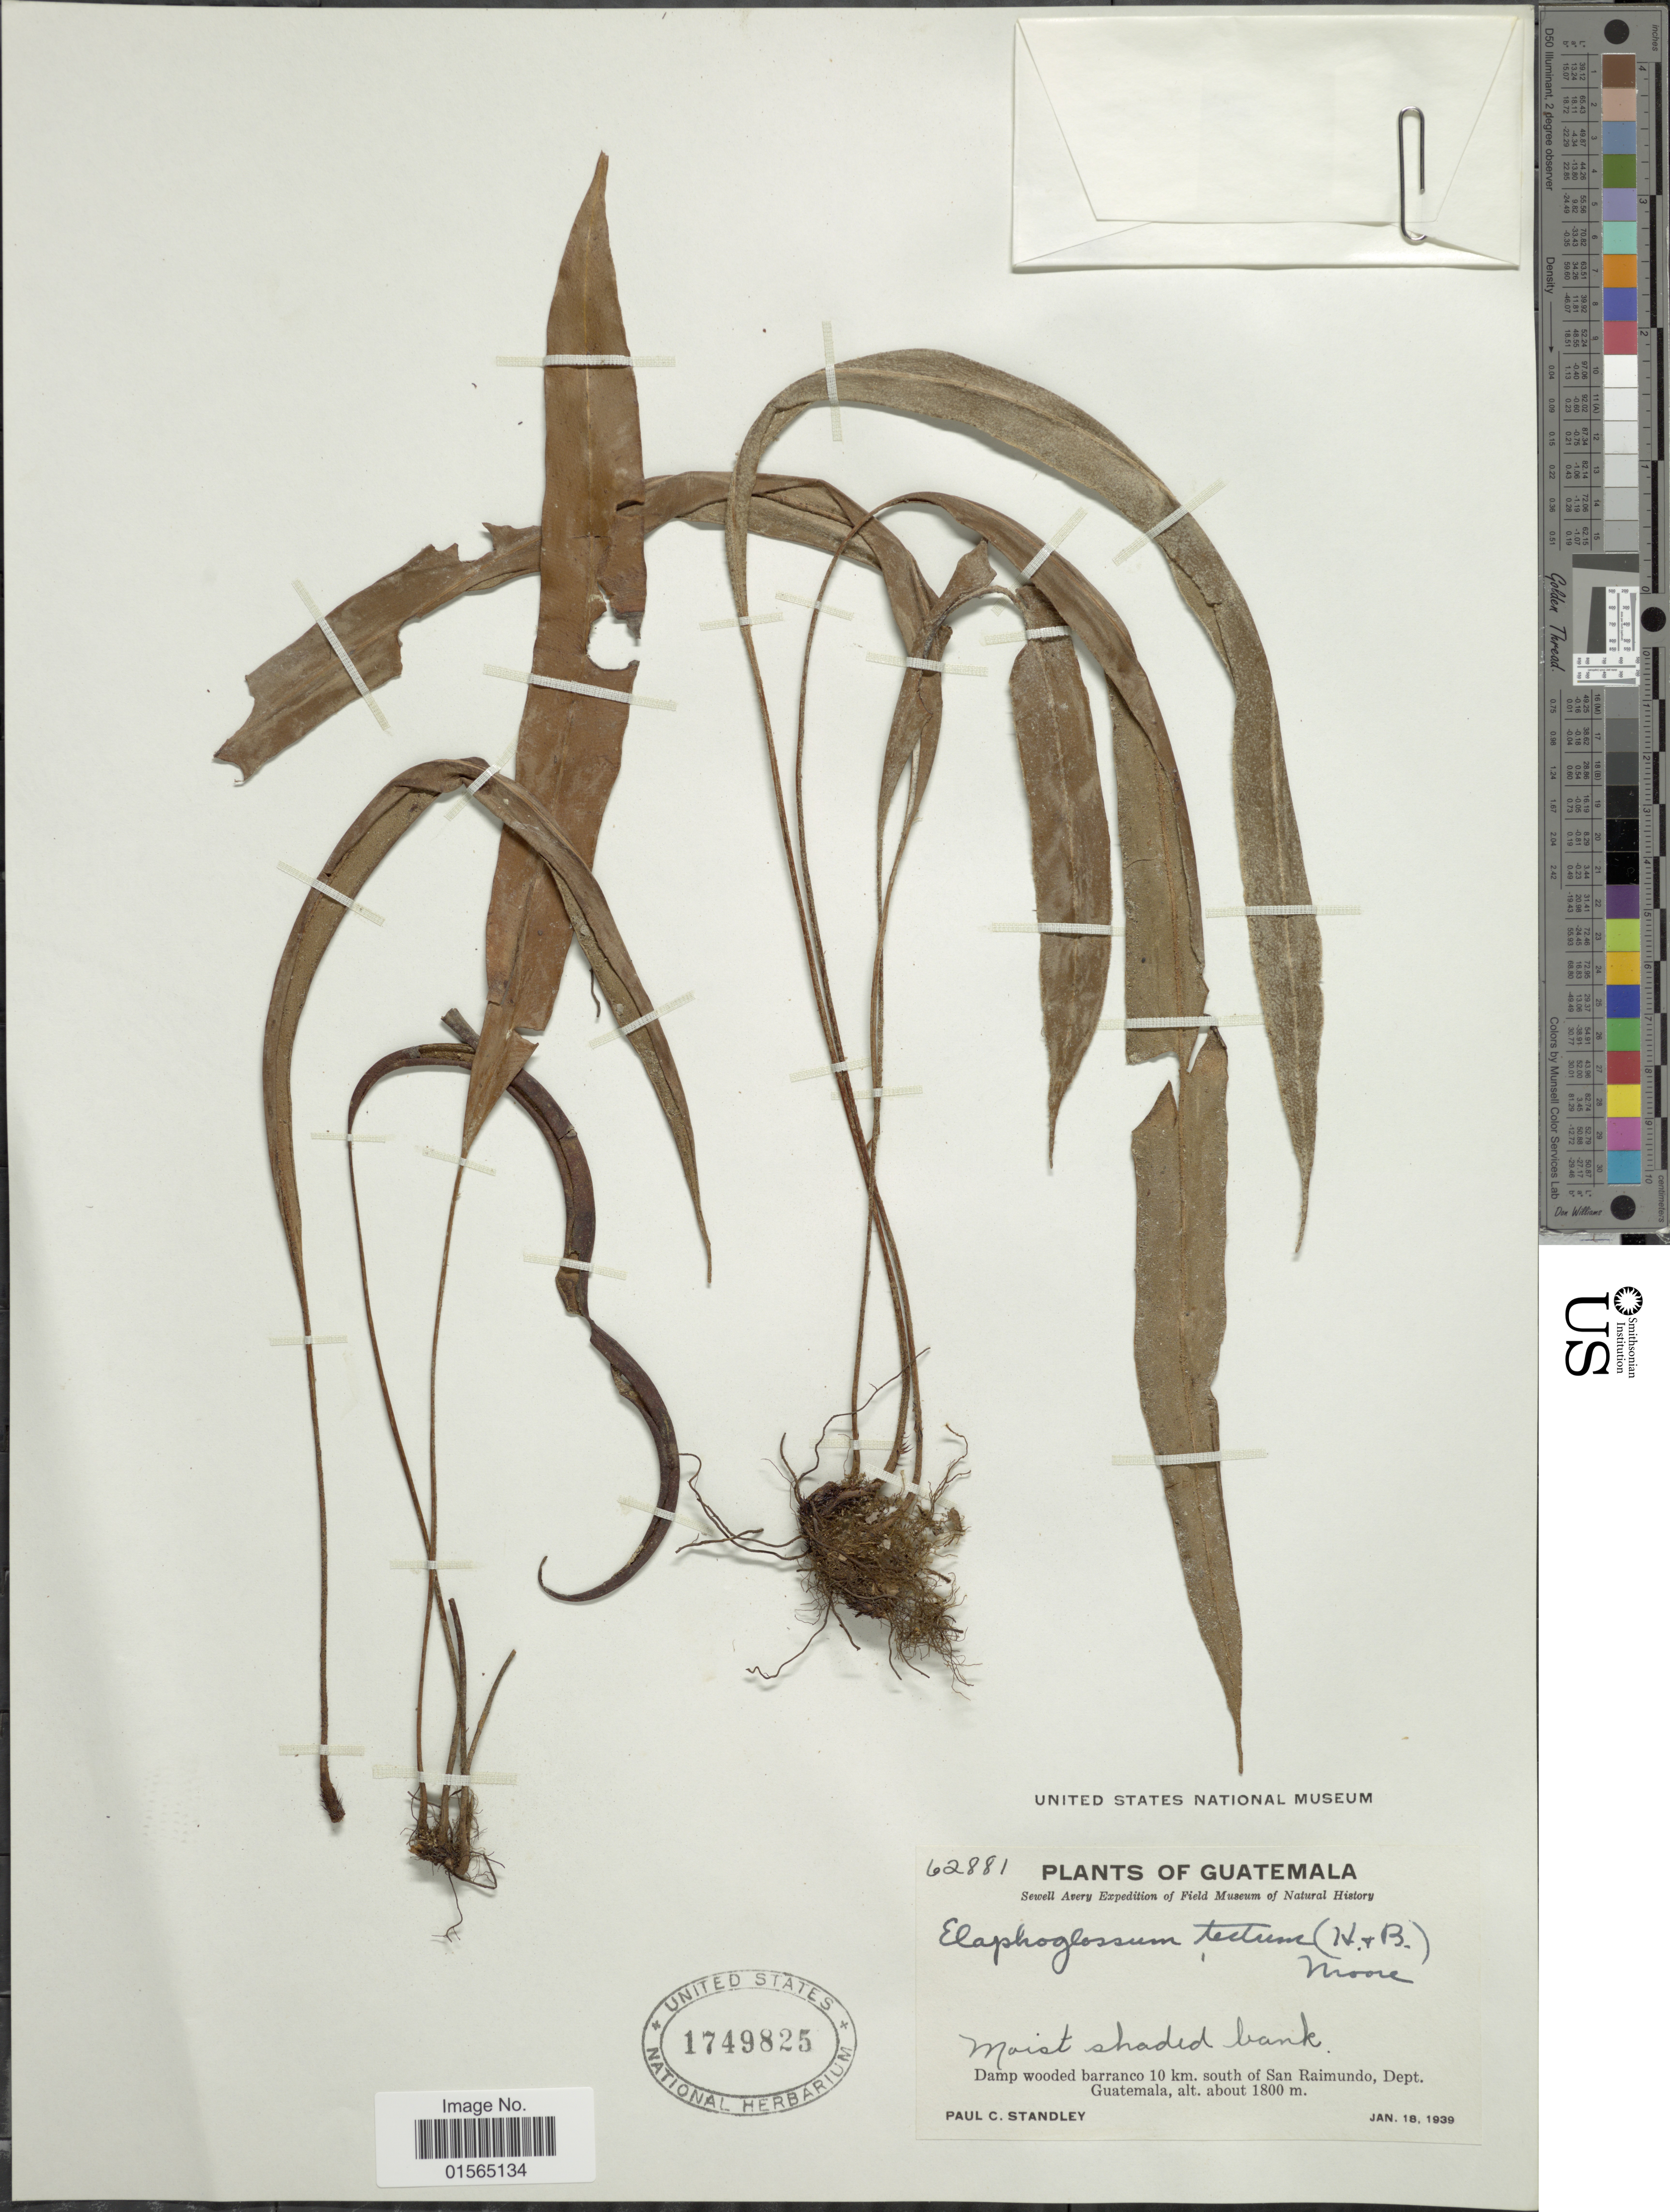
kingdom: Plantae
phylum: Tracheophyta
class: Polypodiopsida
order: Polypodiales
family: Dryopteridaceae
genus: Elaphoglossum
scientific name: Elaphoglossum tectum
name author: (Humb. & Bonpl.) Moore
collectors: P. C. Standley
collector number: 62881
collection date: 1939-01-18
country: Guatemala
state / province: Guatemala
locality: Damp wooded barranco 10 km. south of San Raimundo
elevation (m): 1800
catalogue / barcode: US 1749825